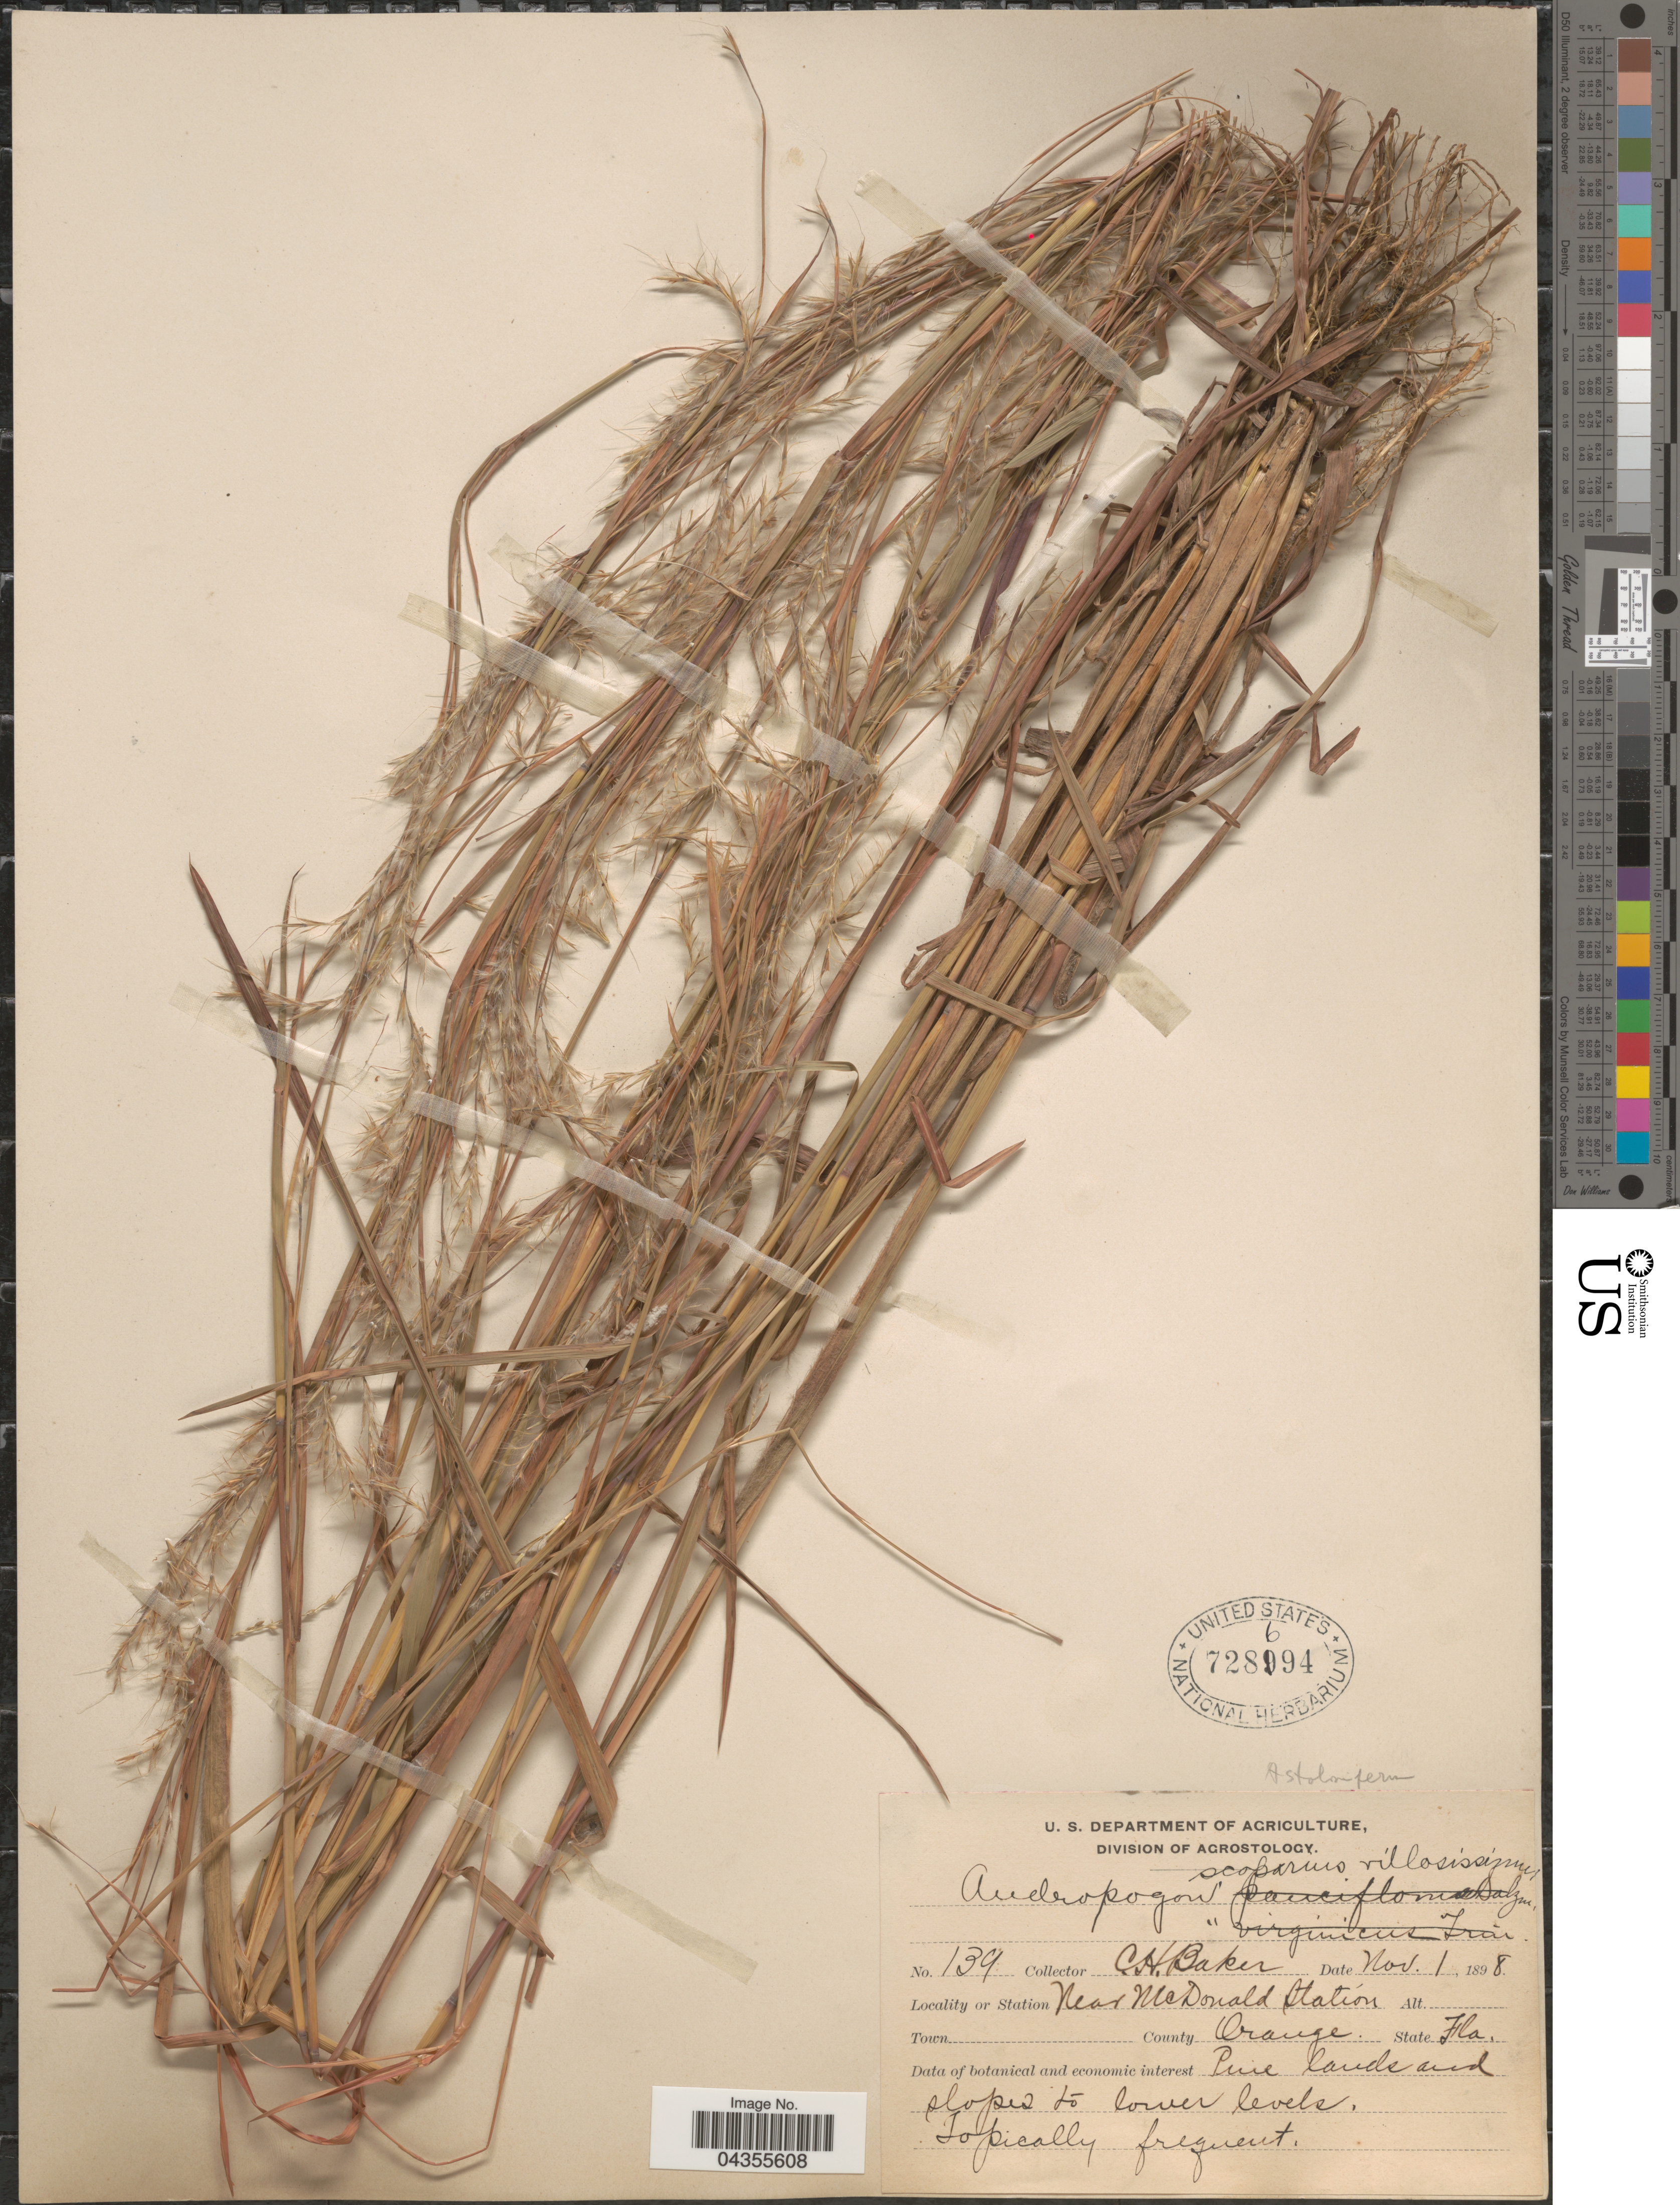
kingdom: Plantae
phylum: Tracheophyta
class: Liliopsida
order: Poales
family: Poaceae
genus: Schizachyrium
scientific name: Schizachyrium scoparium var. stoloniferum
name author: (Nash) Wipff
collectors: C. H. Baker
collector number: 139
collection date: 1898-11-01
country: United States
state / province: Florida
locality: Near McDonald Station. County Orange.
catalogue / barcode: US 728694